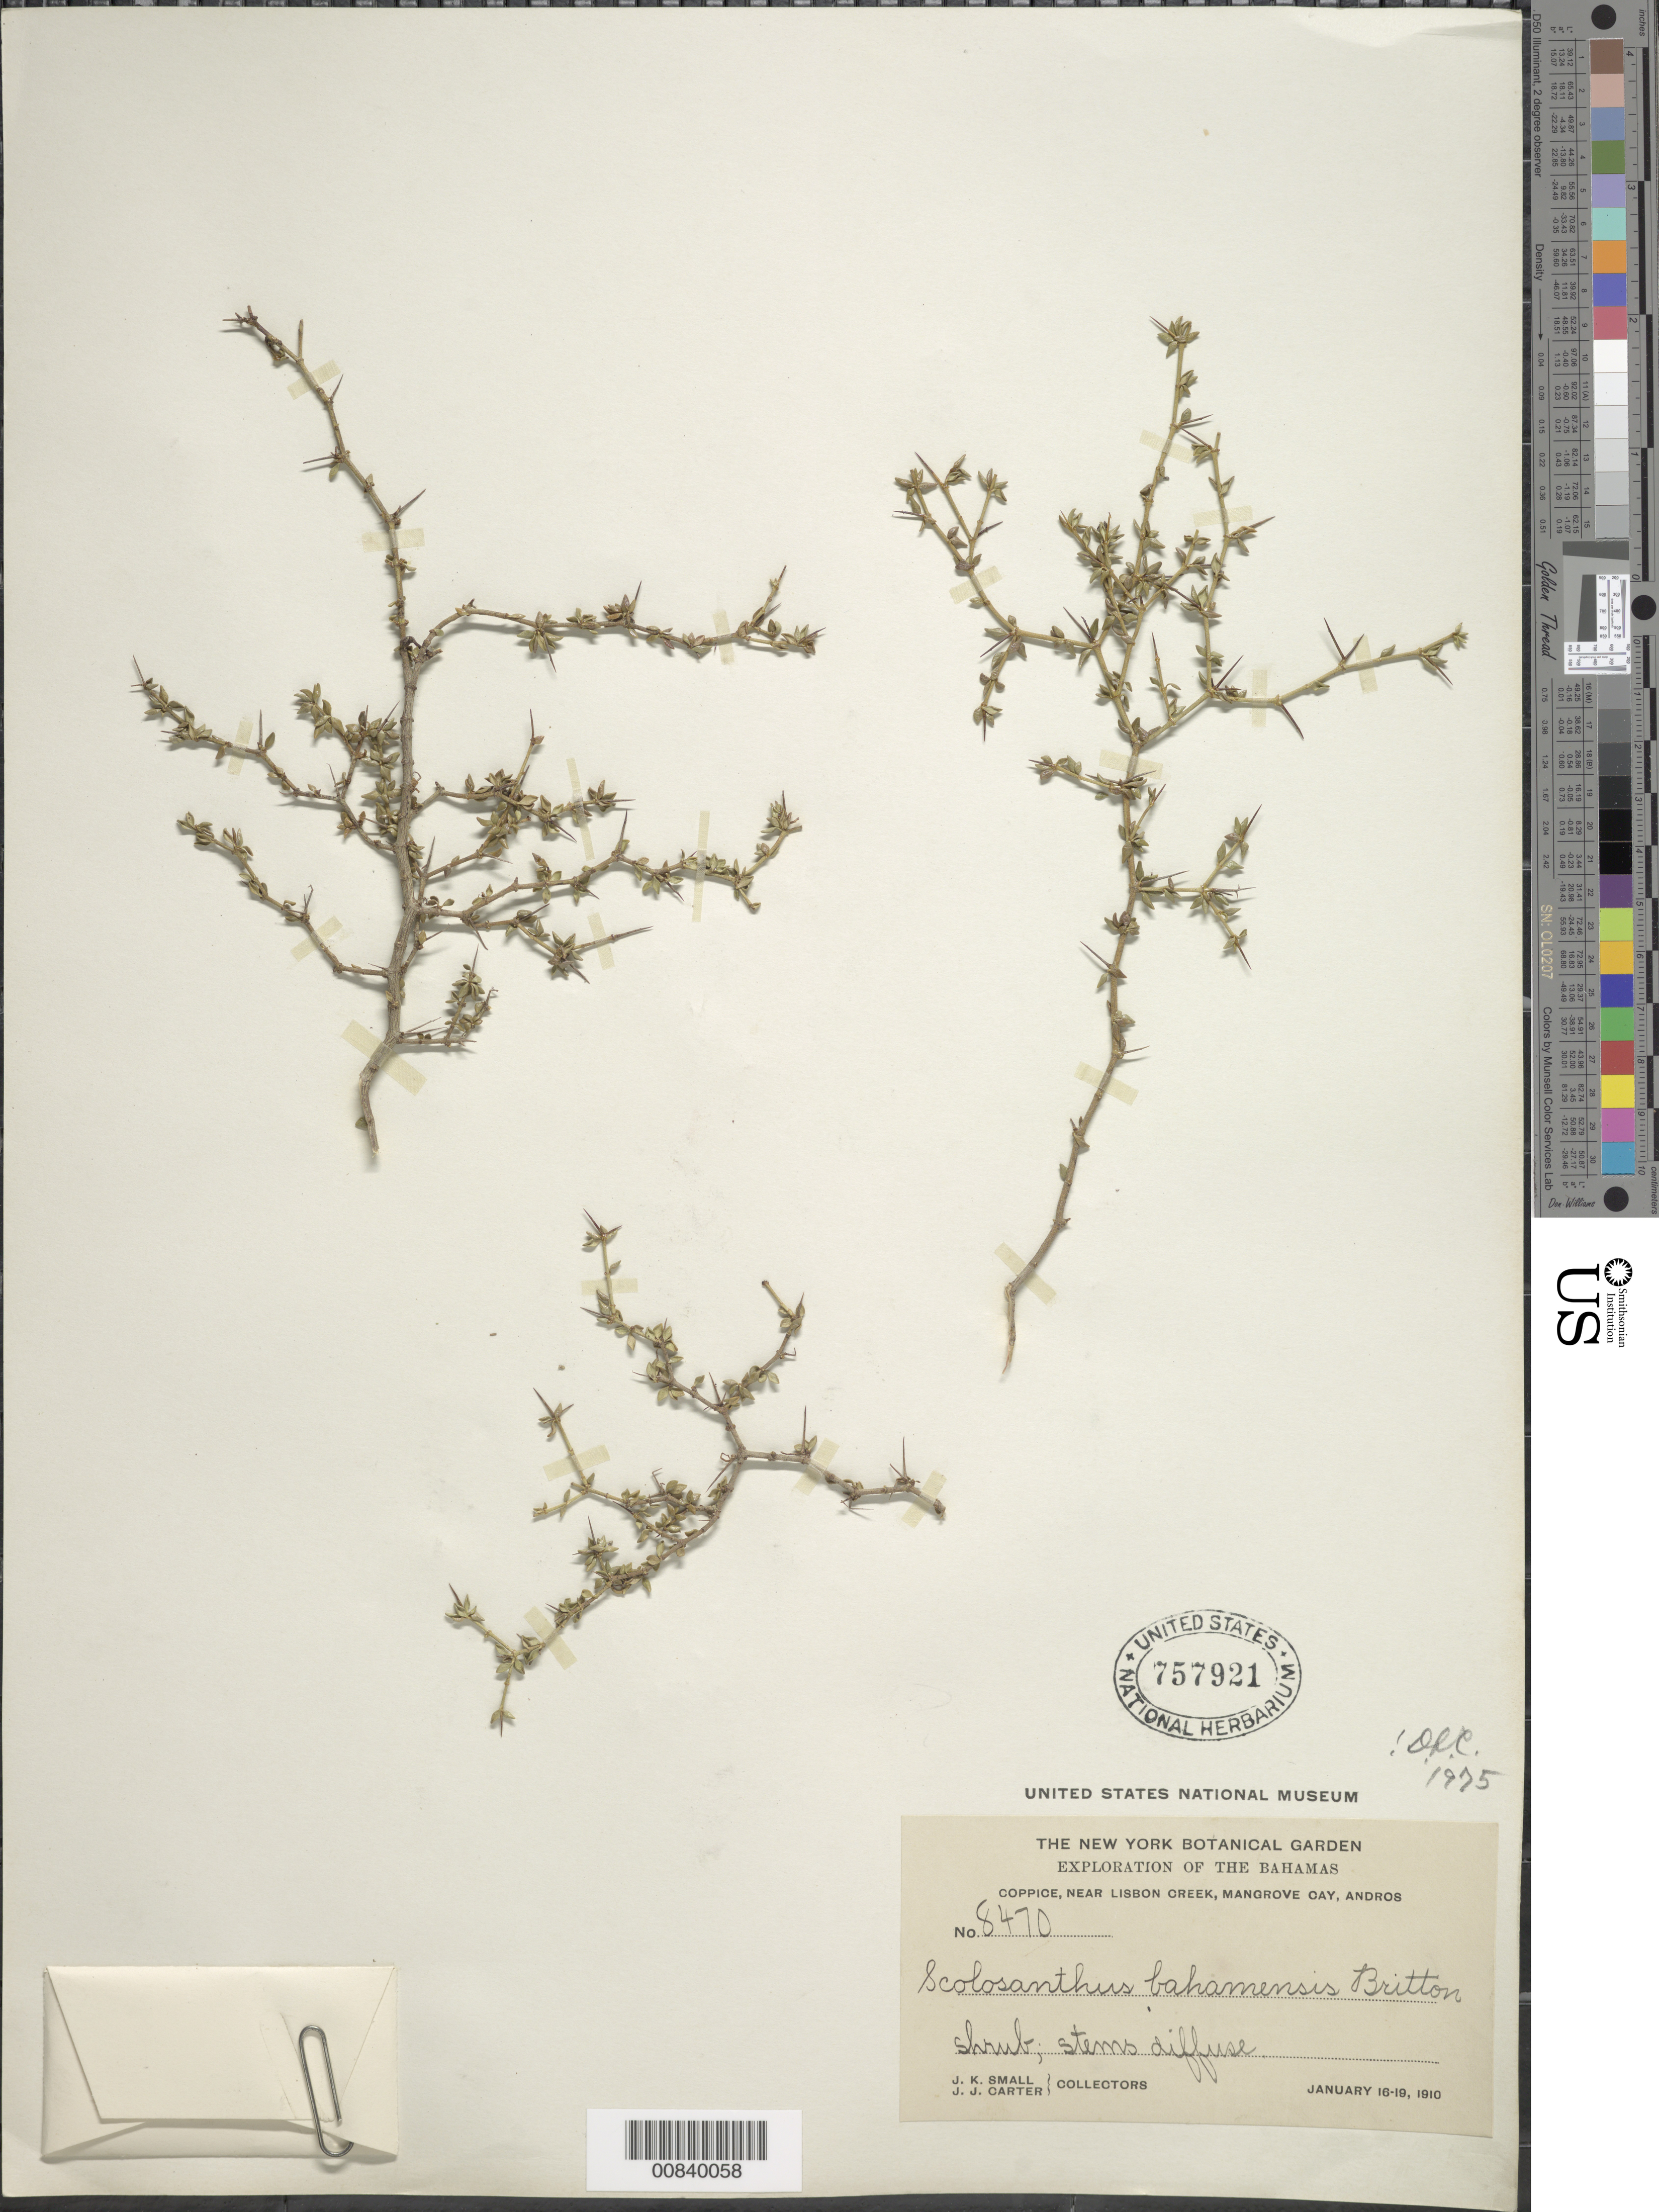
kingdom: Plantae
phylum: Tracheophyta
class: Magnoliopsida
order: Gentianales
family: Rubiaceae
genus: Scolosanthus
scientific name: Scolosanthus bahamensis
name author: Britton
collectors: J. K. Small & J. J. Carter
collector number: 8470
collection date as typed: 16 Jan 1910 to 19 Jan 1910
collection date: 1910-01-16/1910-01-19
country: Bahamas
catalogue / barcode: US 757921